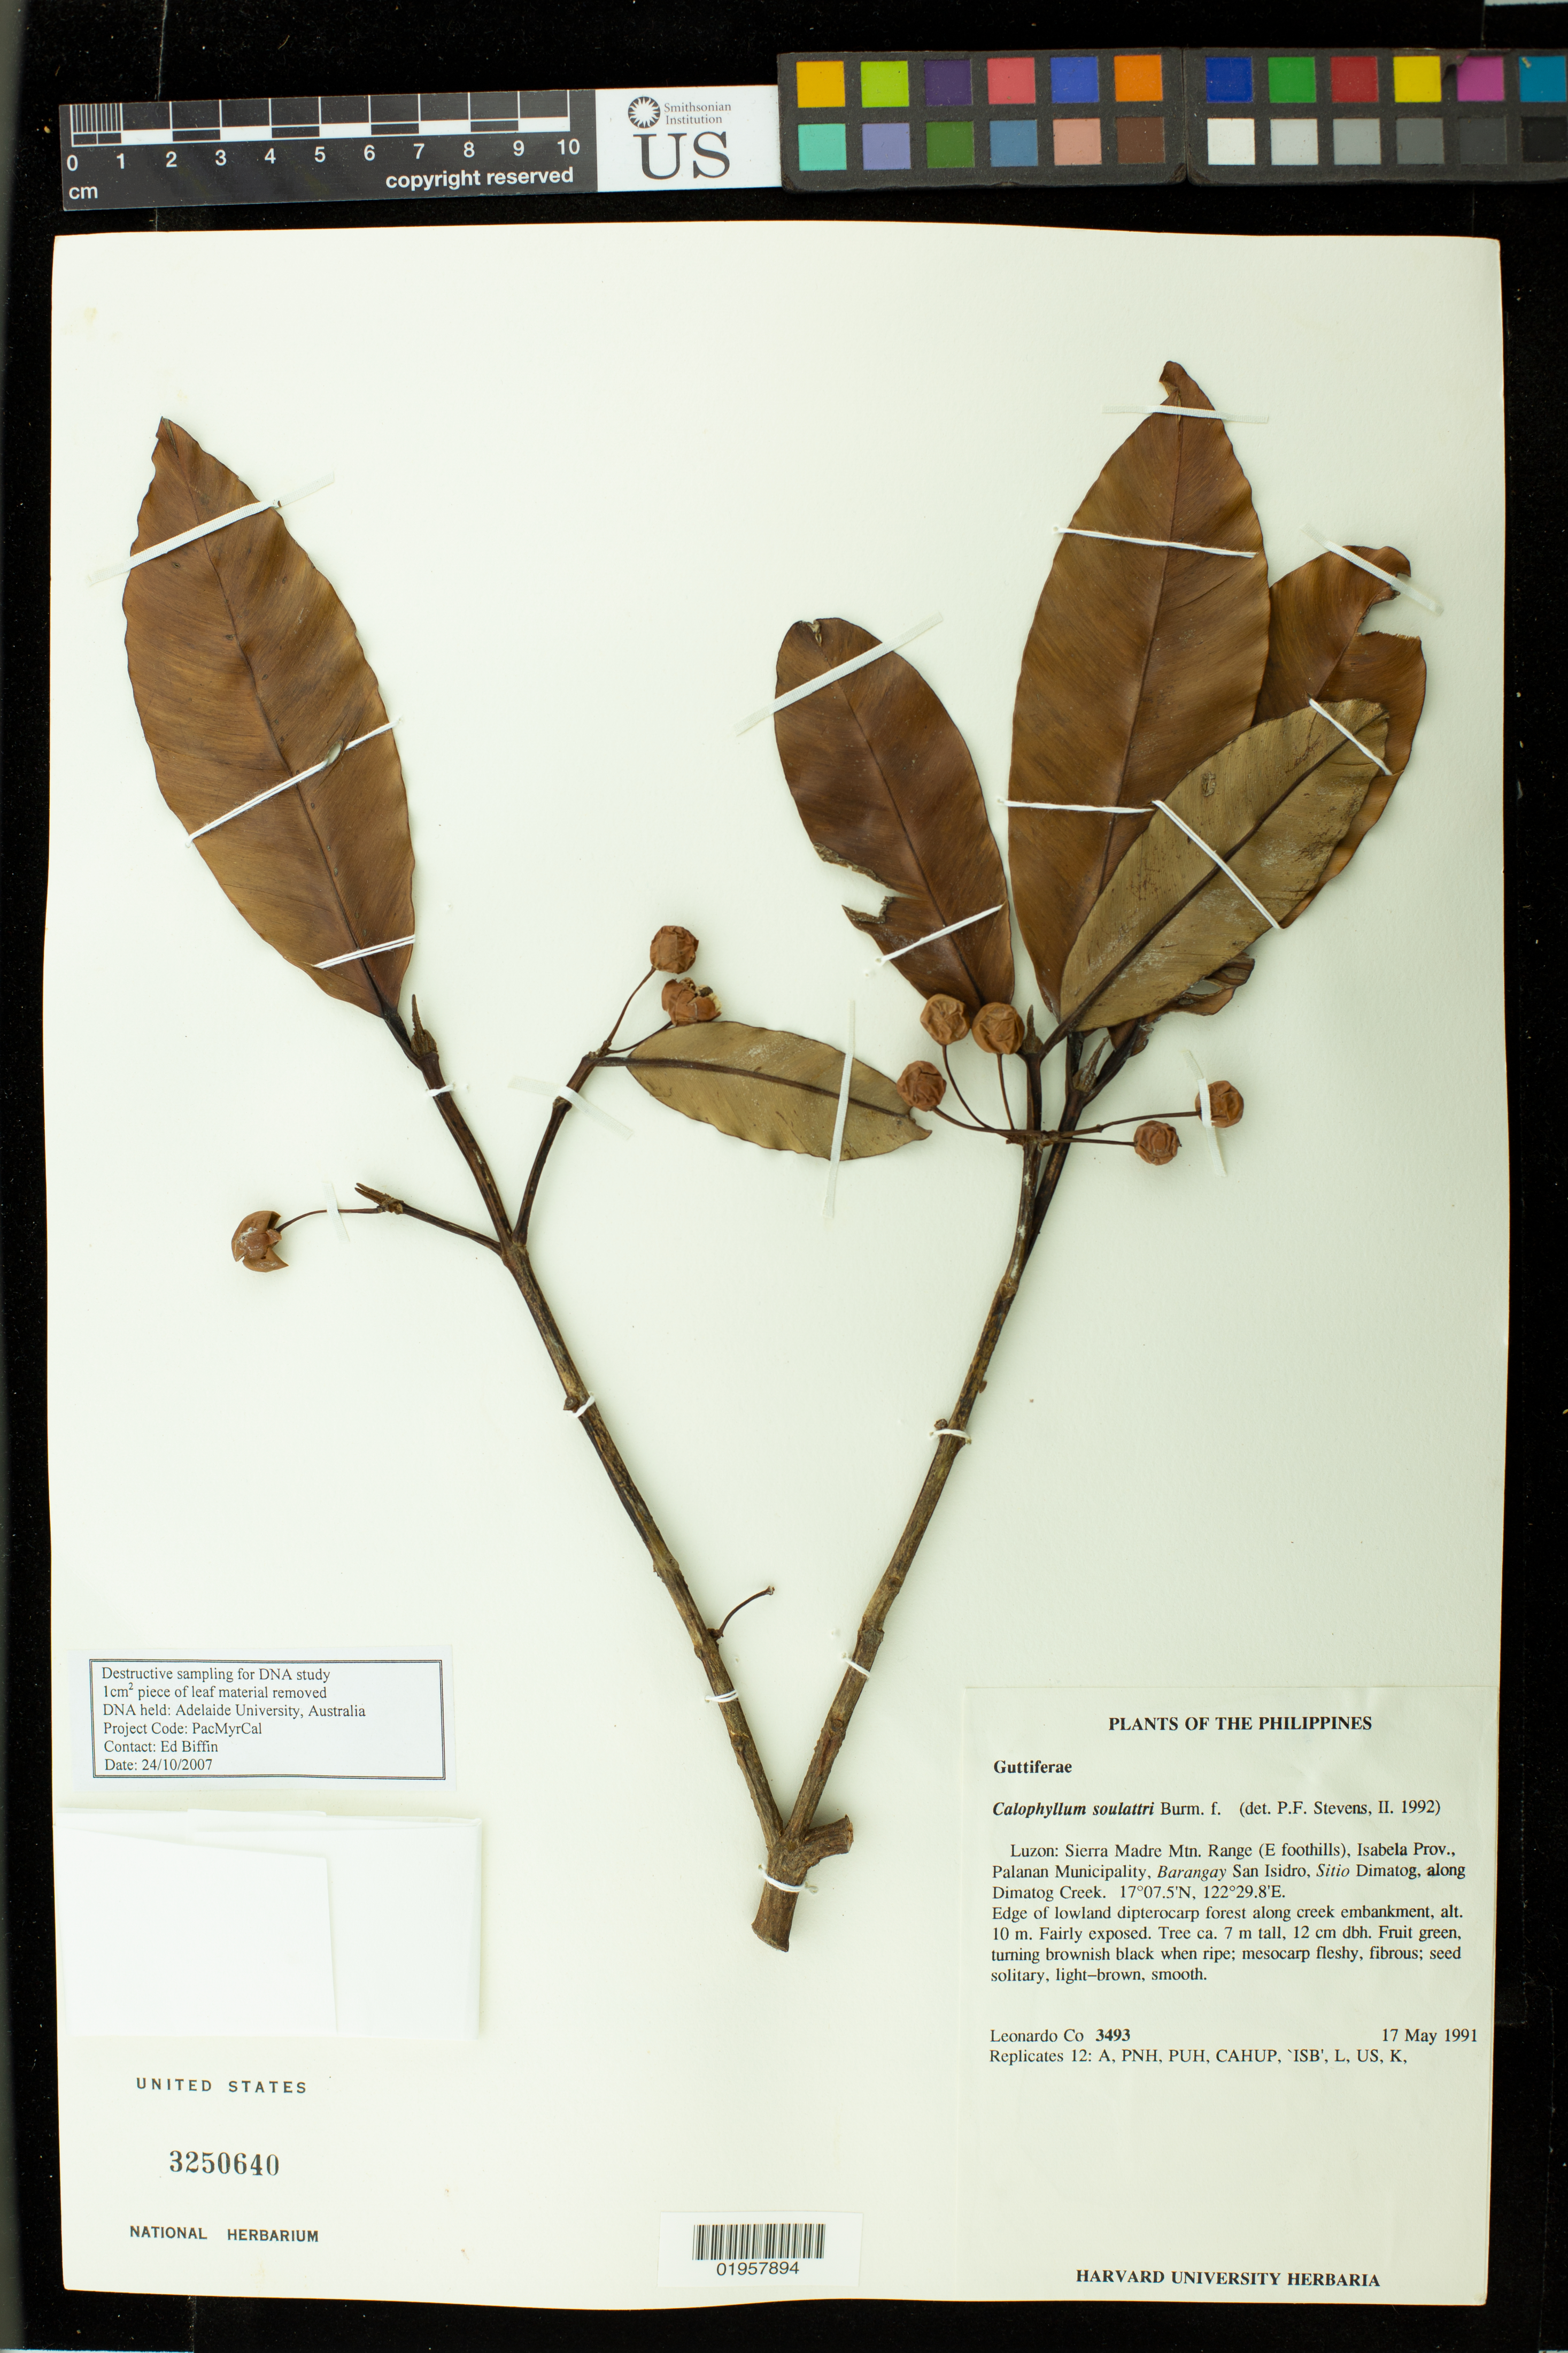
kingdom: Plantae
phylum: Tracheophyta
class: Magnoliopsida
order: Malpighiales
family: Calophyllaceae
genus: Calophyllum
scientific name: Calophyllum soulattri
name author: Burm. f.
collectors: L. Co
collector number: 3493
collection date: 1991-05-17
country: Philippines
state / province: Cagayan Valley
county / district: Isabela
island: Luzon I.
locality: Sierra Madre Mtn. Range (E foothills), Palanan Municipality, Barangay San Isidro, Sitio Dimatog, along Dimatog Creek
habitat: Edge oflowland dipterocarp forest along creek embankment. Fairly exposed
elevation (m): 10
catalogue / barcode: US 3250640